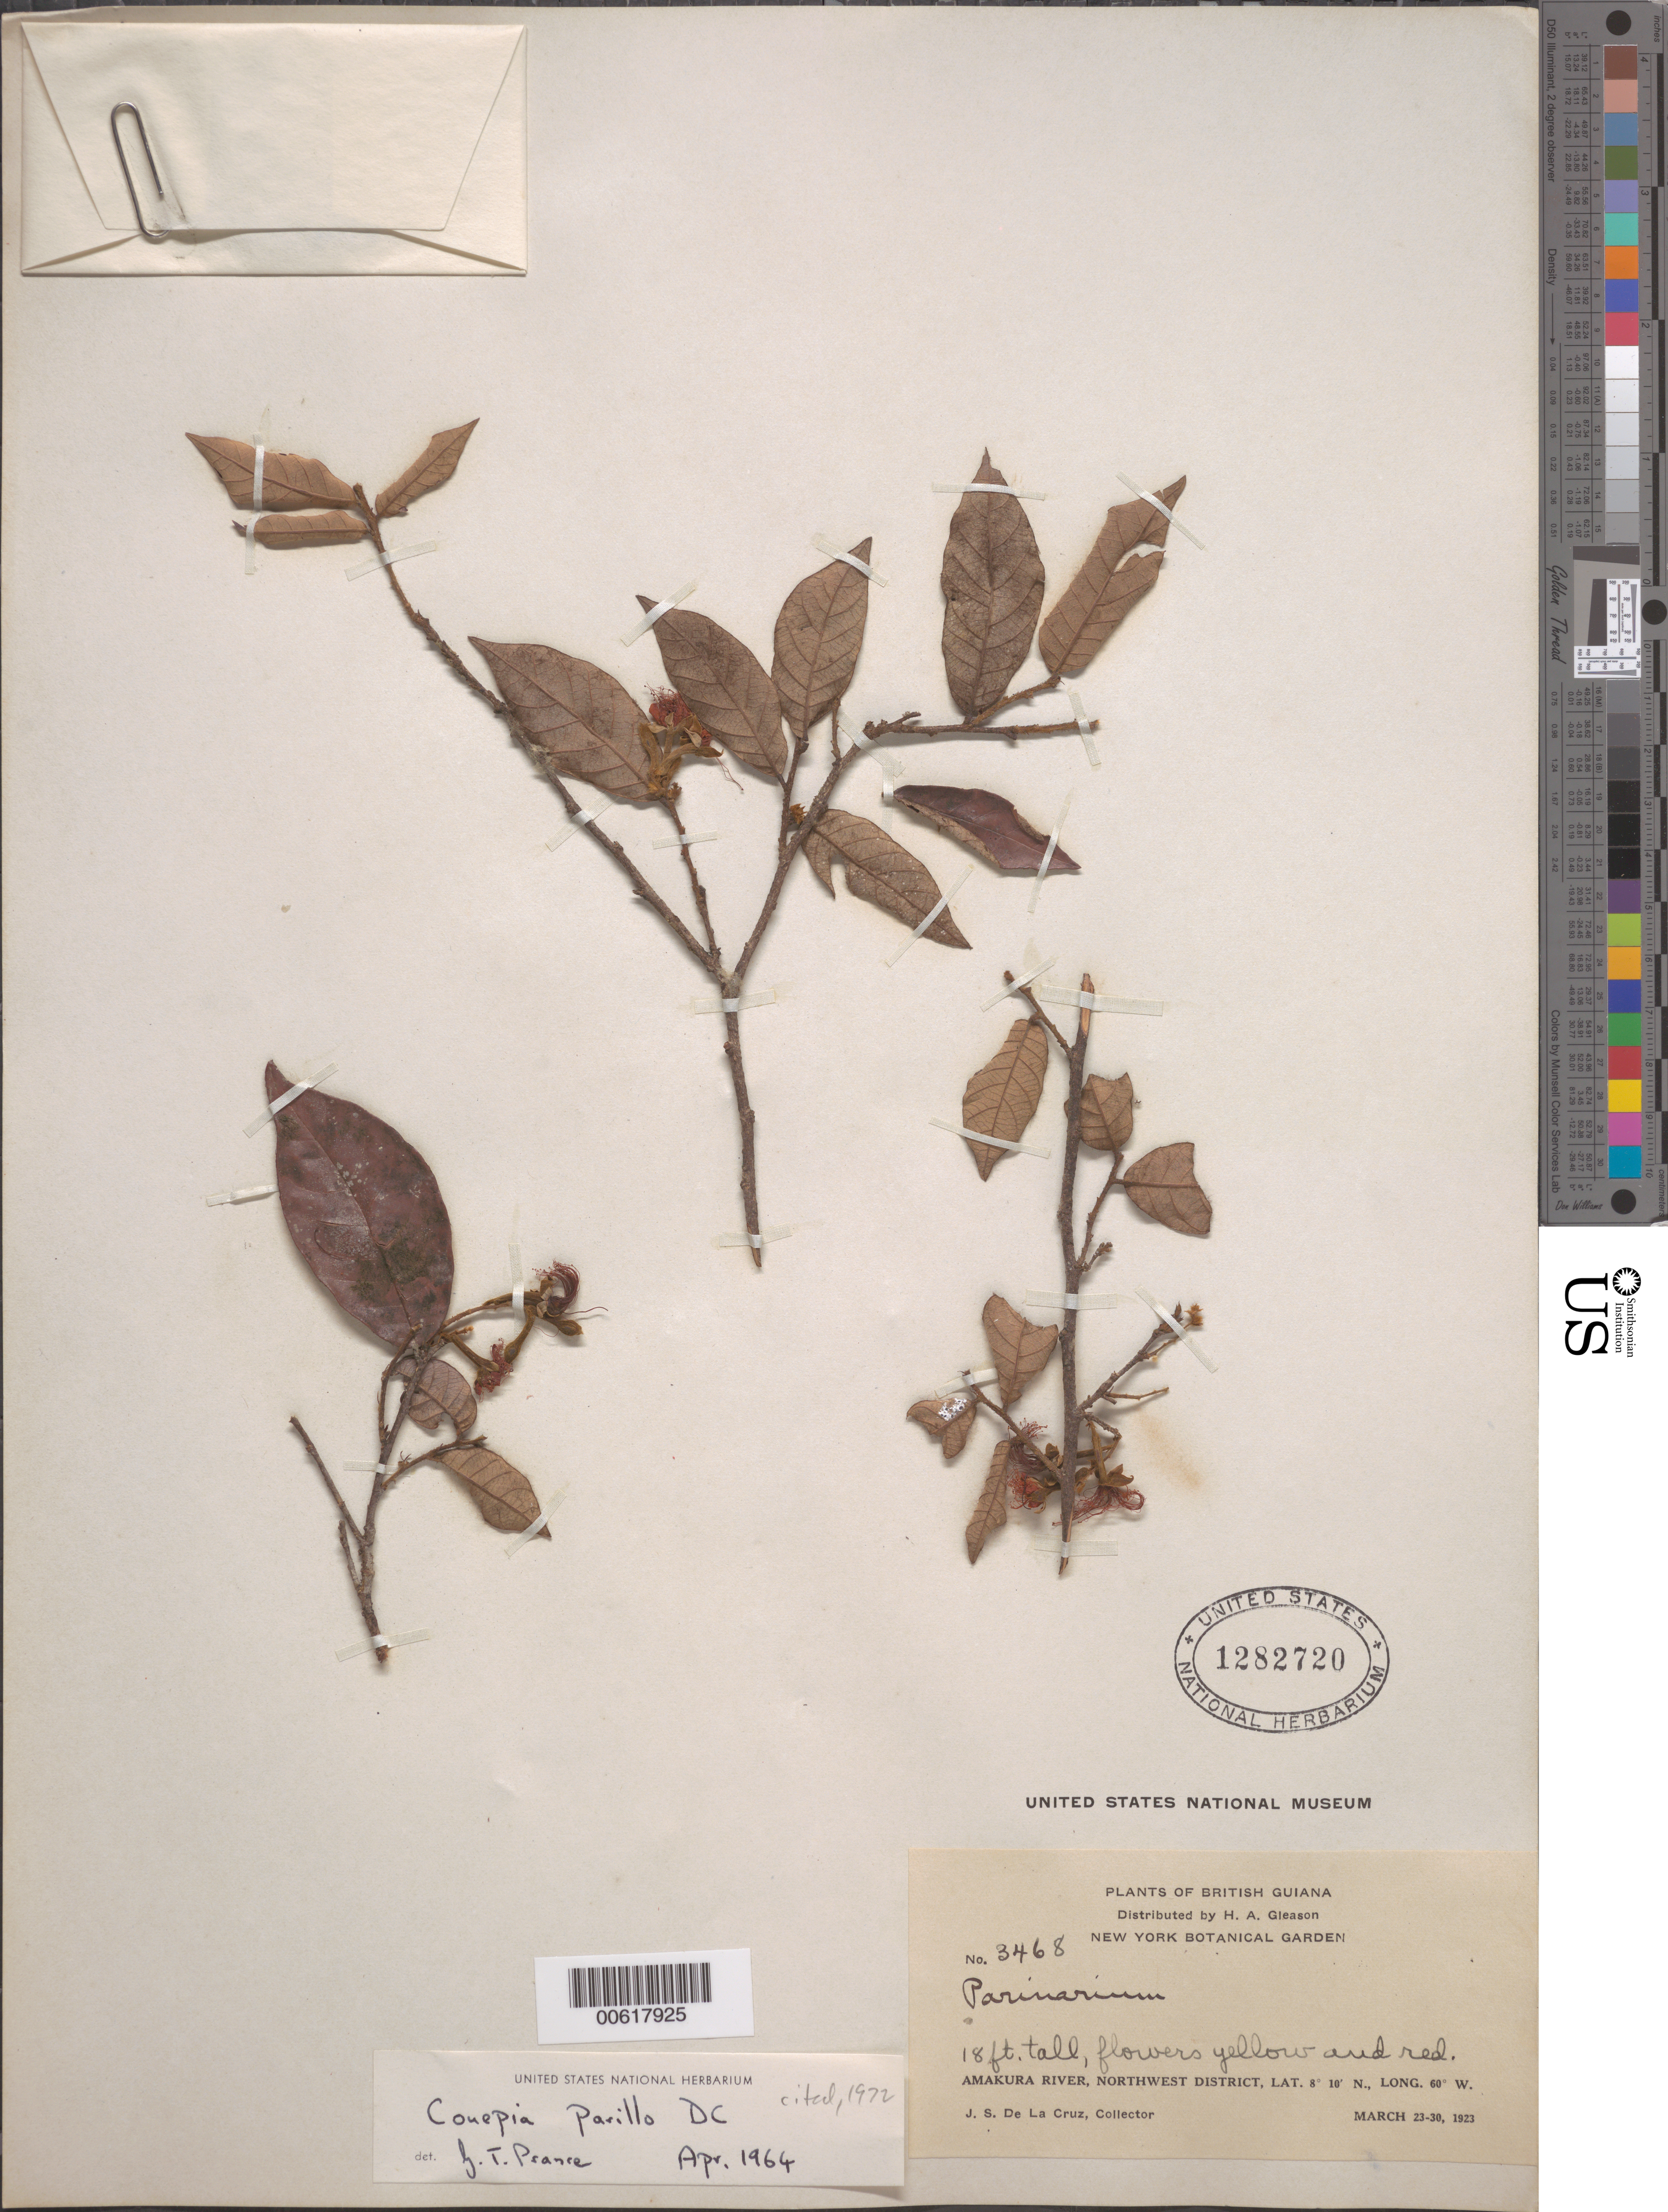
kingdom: Plantae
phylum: Tracheophyta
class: Magnoliopsida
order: Malpighiales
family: Chrysobalanaceae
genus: Gaulettia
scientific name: Gaulettia parillo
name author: (DC.) Sothers & Prance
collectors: J. S. de la Cruz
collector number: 3468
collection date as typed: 23-Mar-23 to 30-Mar-23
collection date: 1923-03-23/1923-03-30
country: Guyana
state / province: Barima-Waini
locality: Amakura R., NW District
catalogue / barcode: US 1282720